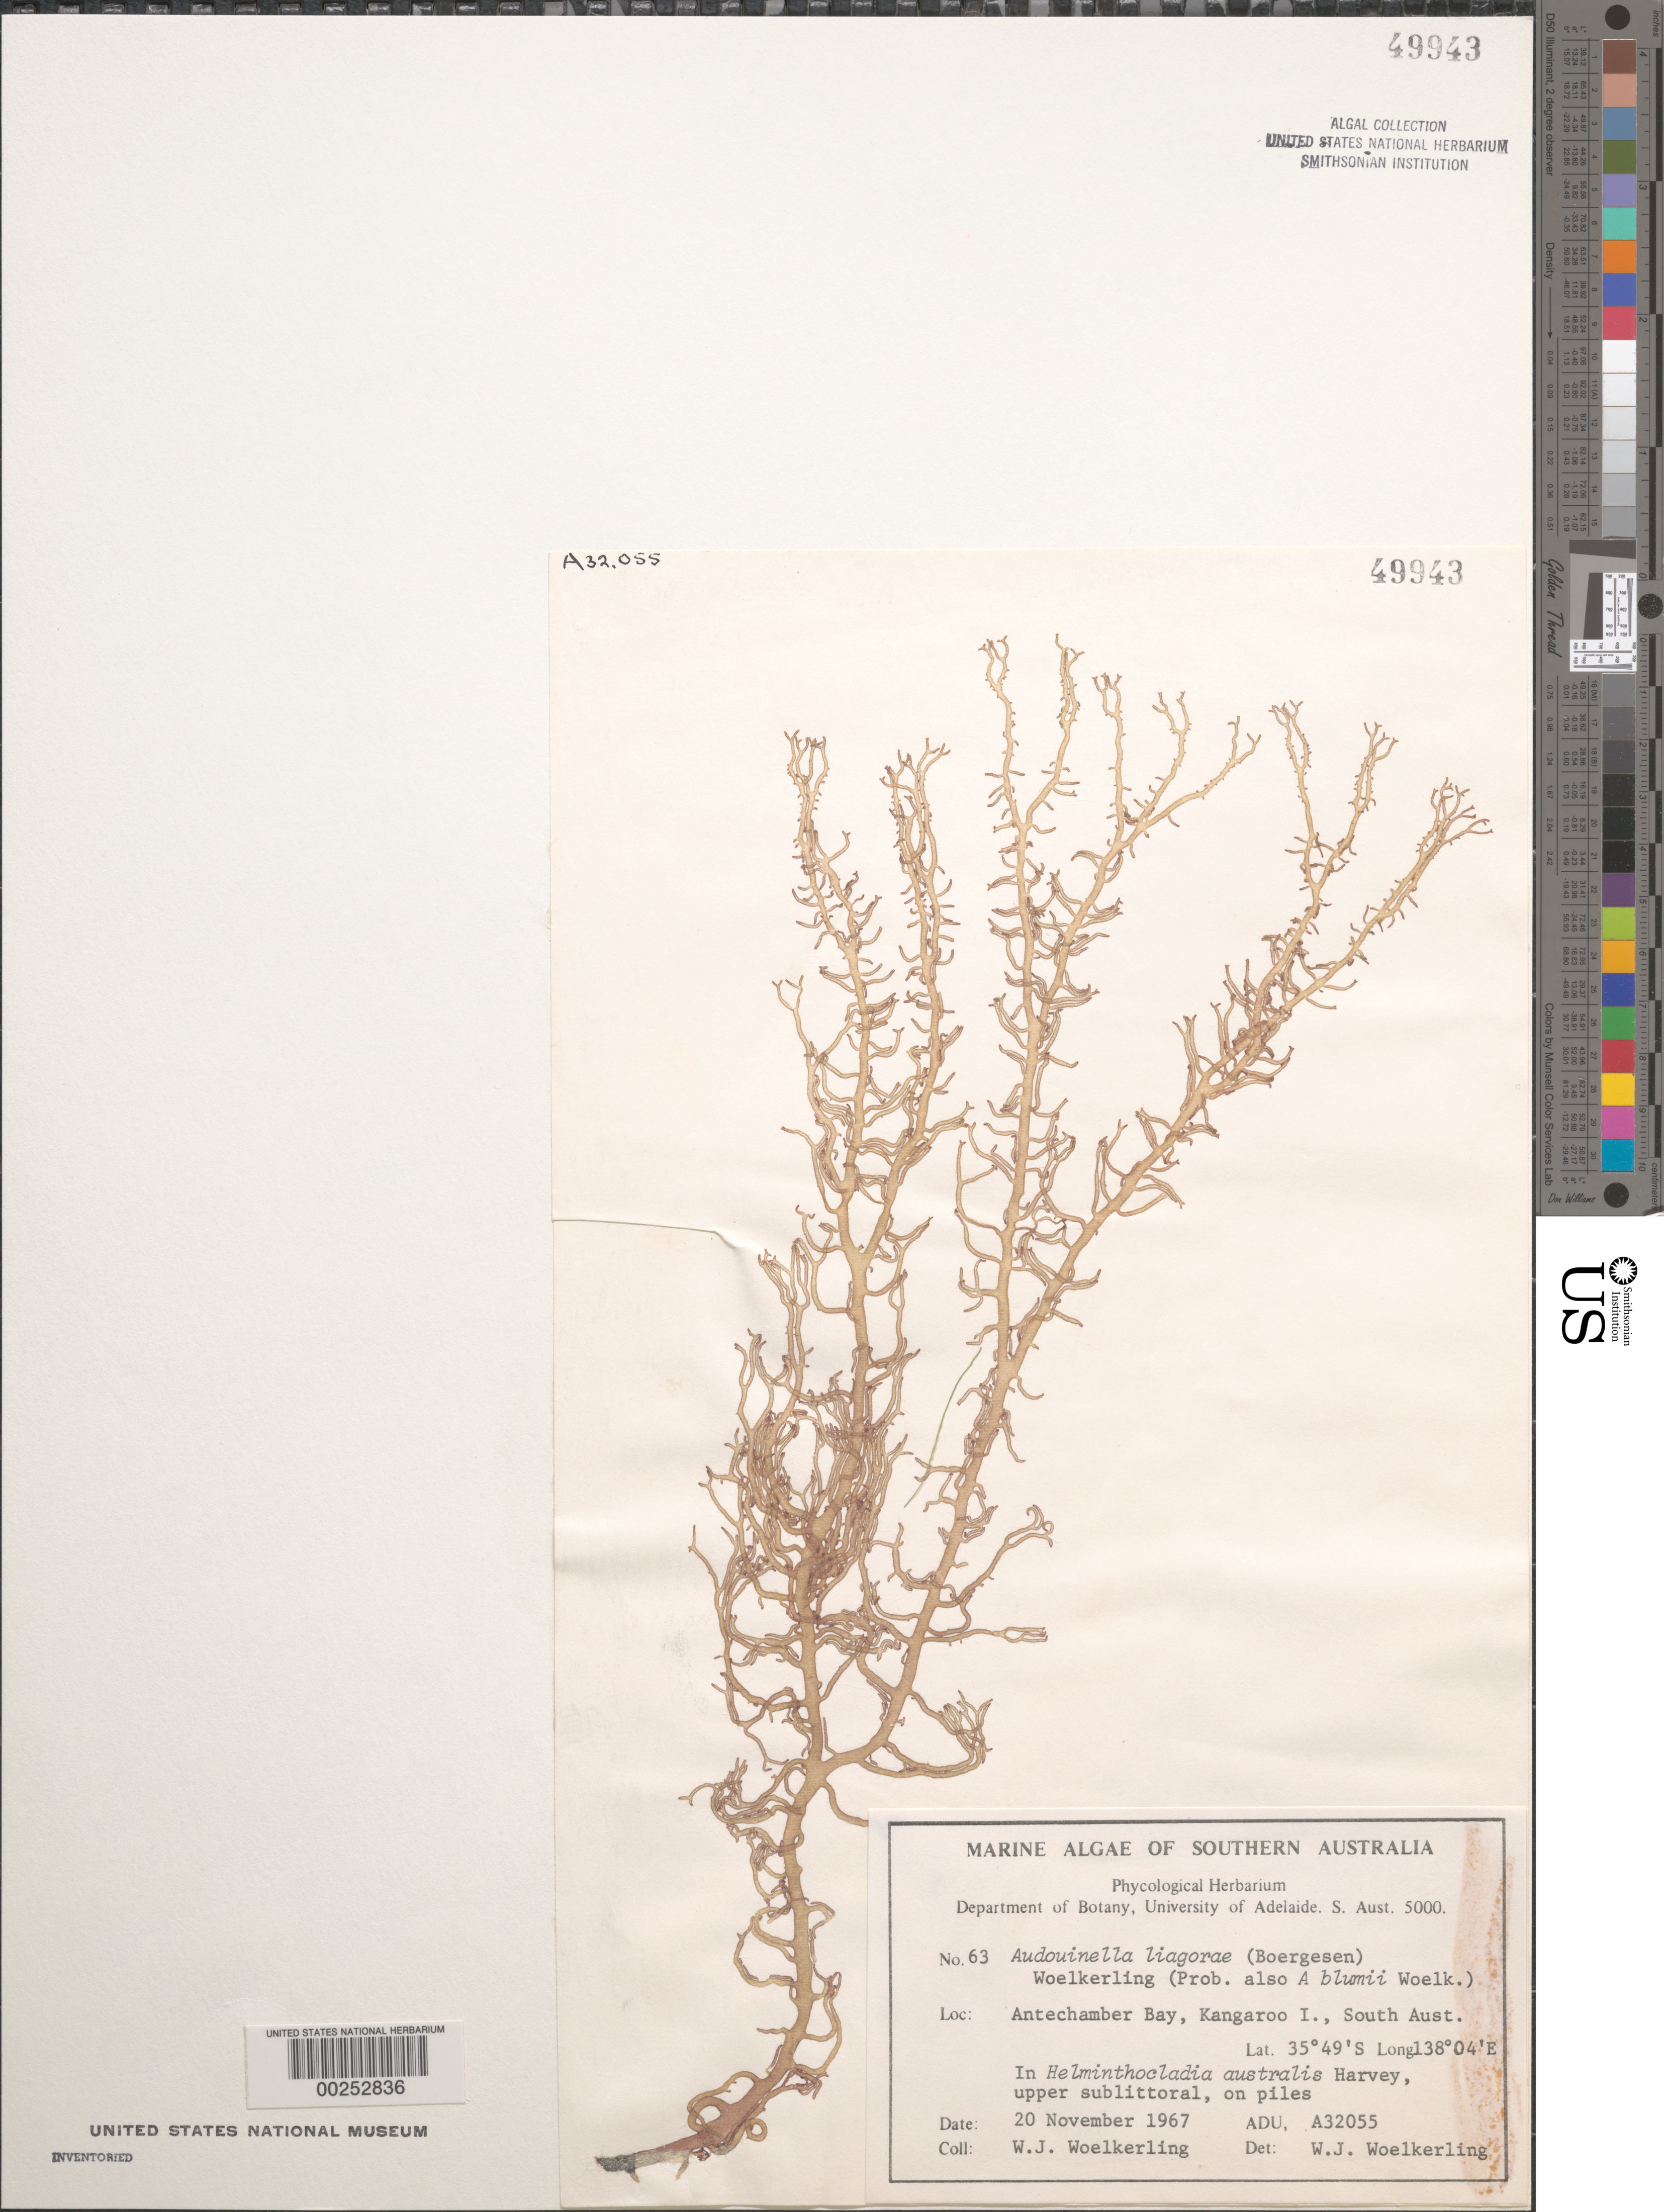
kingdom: Plantae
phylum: Rhodophyta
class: Florideophyceae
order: Acrochaetiales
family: Audouinellaceae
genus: Audouinella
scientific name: Audouinella liagorae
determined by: Woelkerling, W. J.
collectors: W. Woelkerling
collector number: ADU A32055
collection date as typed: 20 Nov 1967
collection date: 1967-11-20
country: Australia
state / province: South Australia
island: Kangaroo Island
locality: Antechamber Bay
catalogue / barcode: US 49943